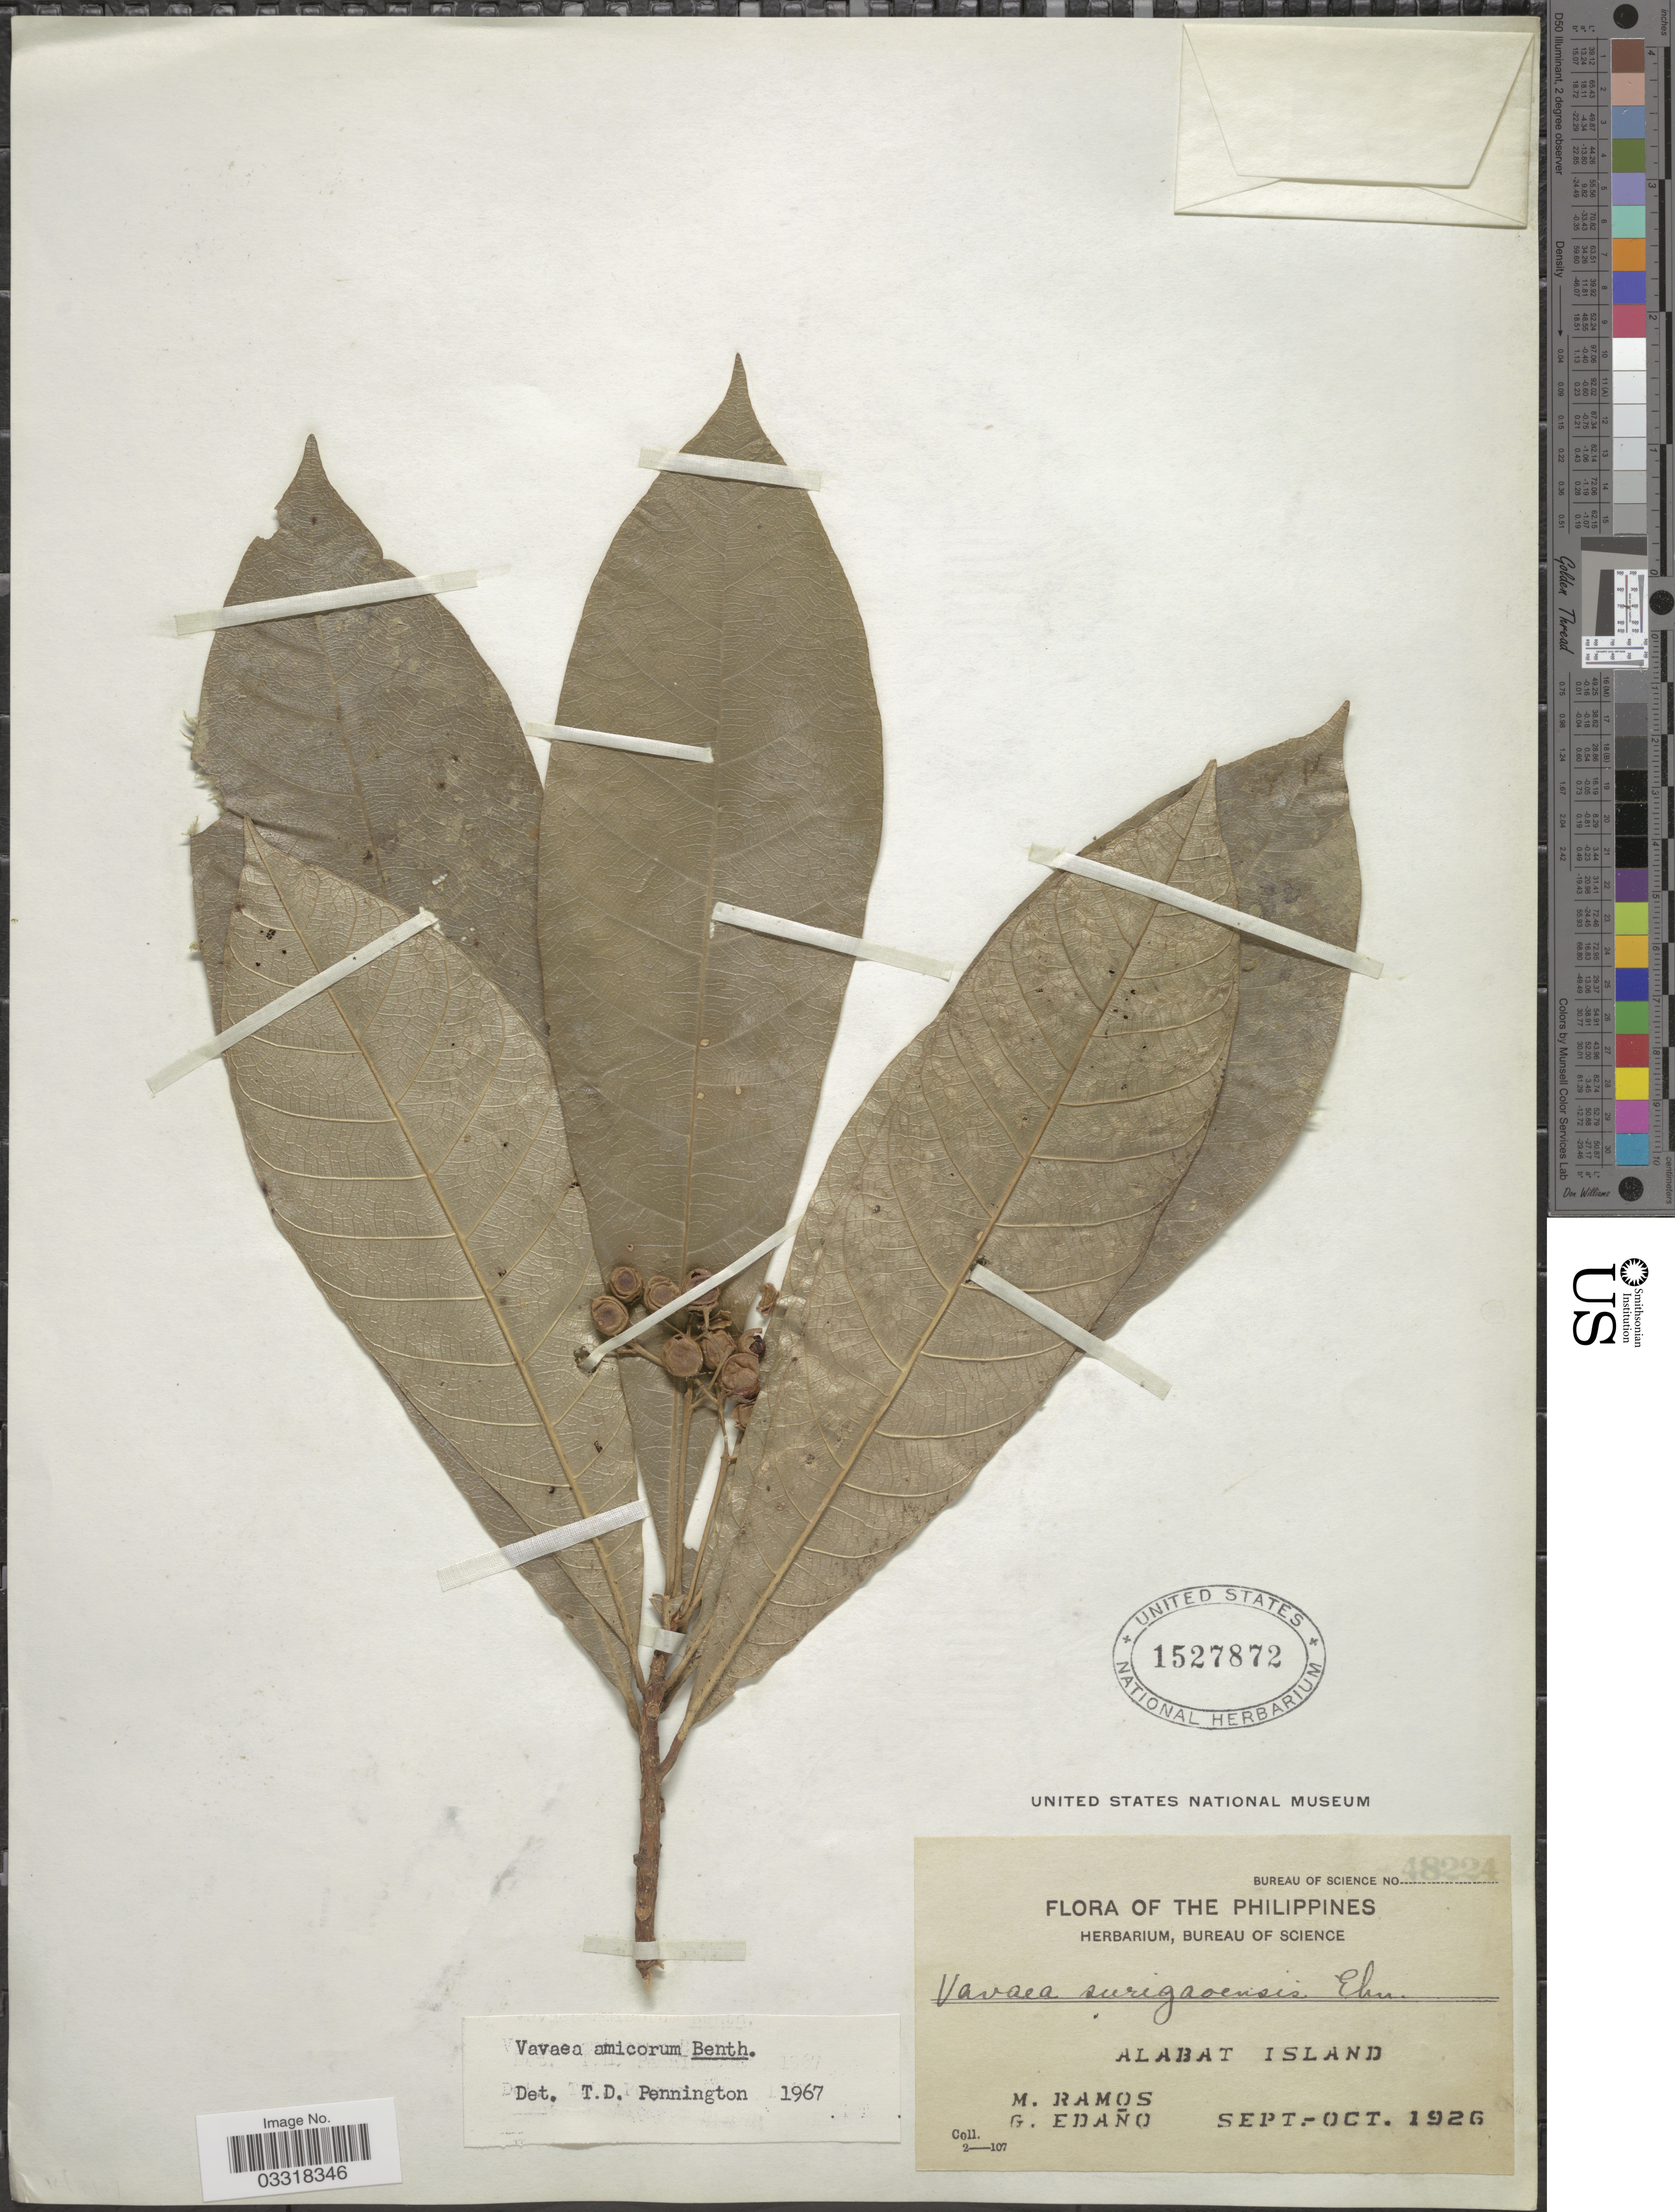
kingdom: Plantae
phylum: Tracheophyta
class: Magnoliopsida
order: Sapindales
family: Meliaceae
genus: Vavaea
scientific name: Vavaea amicorum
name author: Benth.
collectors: M. Ramos & G. Edaño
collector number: Bureau of Science 48224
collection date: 1926-09/1926-10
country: Philippines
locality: Alabat Island.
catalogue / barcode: US 1527872